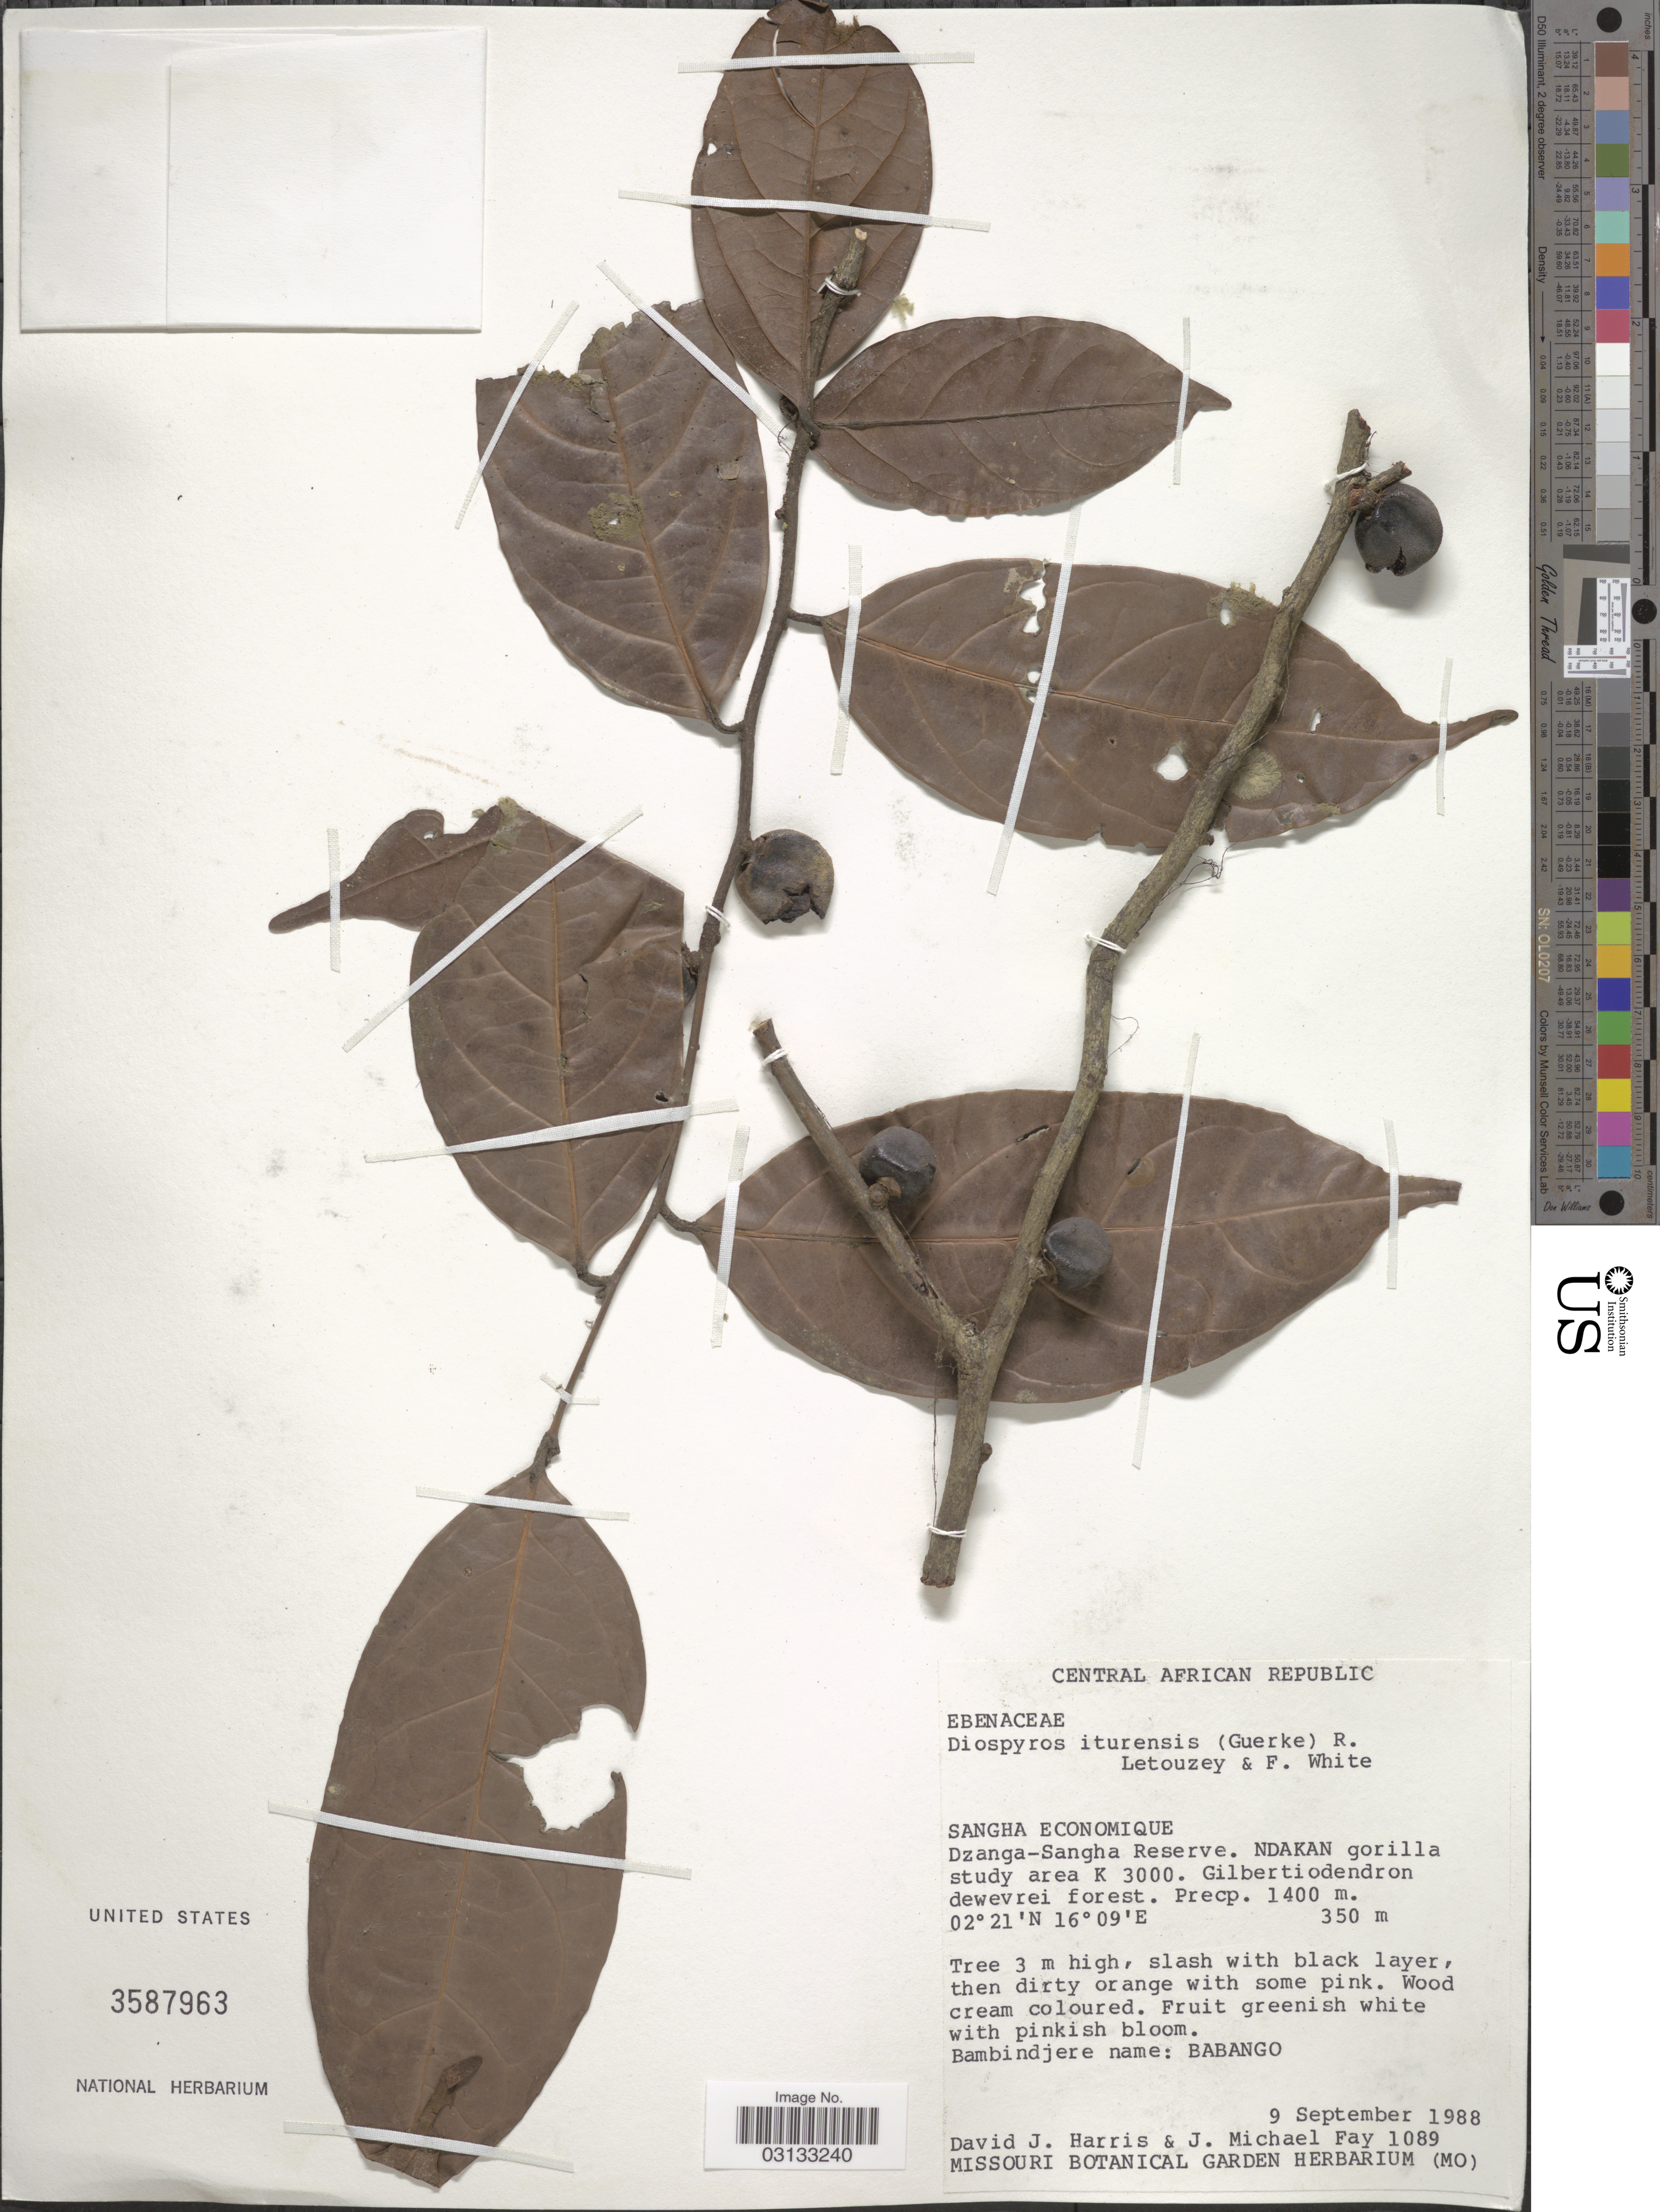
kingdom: Plantae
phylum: Tracheophyta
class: Magnoliopsida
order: Ericales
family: Ebenaceae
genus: Diospyros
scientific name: Diospyros iturensis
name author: (Gürke) Letouzey & F. White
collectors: D. J. Harris & J. M. Fay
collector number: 1089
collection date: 1988-09-09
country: Central African Republic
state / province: Sangha-Mbaere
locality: Sangha Economique, Dzanga-Sangha Reserve. Ndakan gorilla study area K 3000. Gilbertiodendron dewevrei forest.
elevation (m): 350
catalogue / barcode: US 3587963